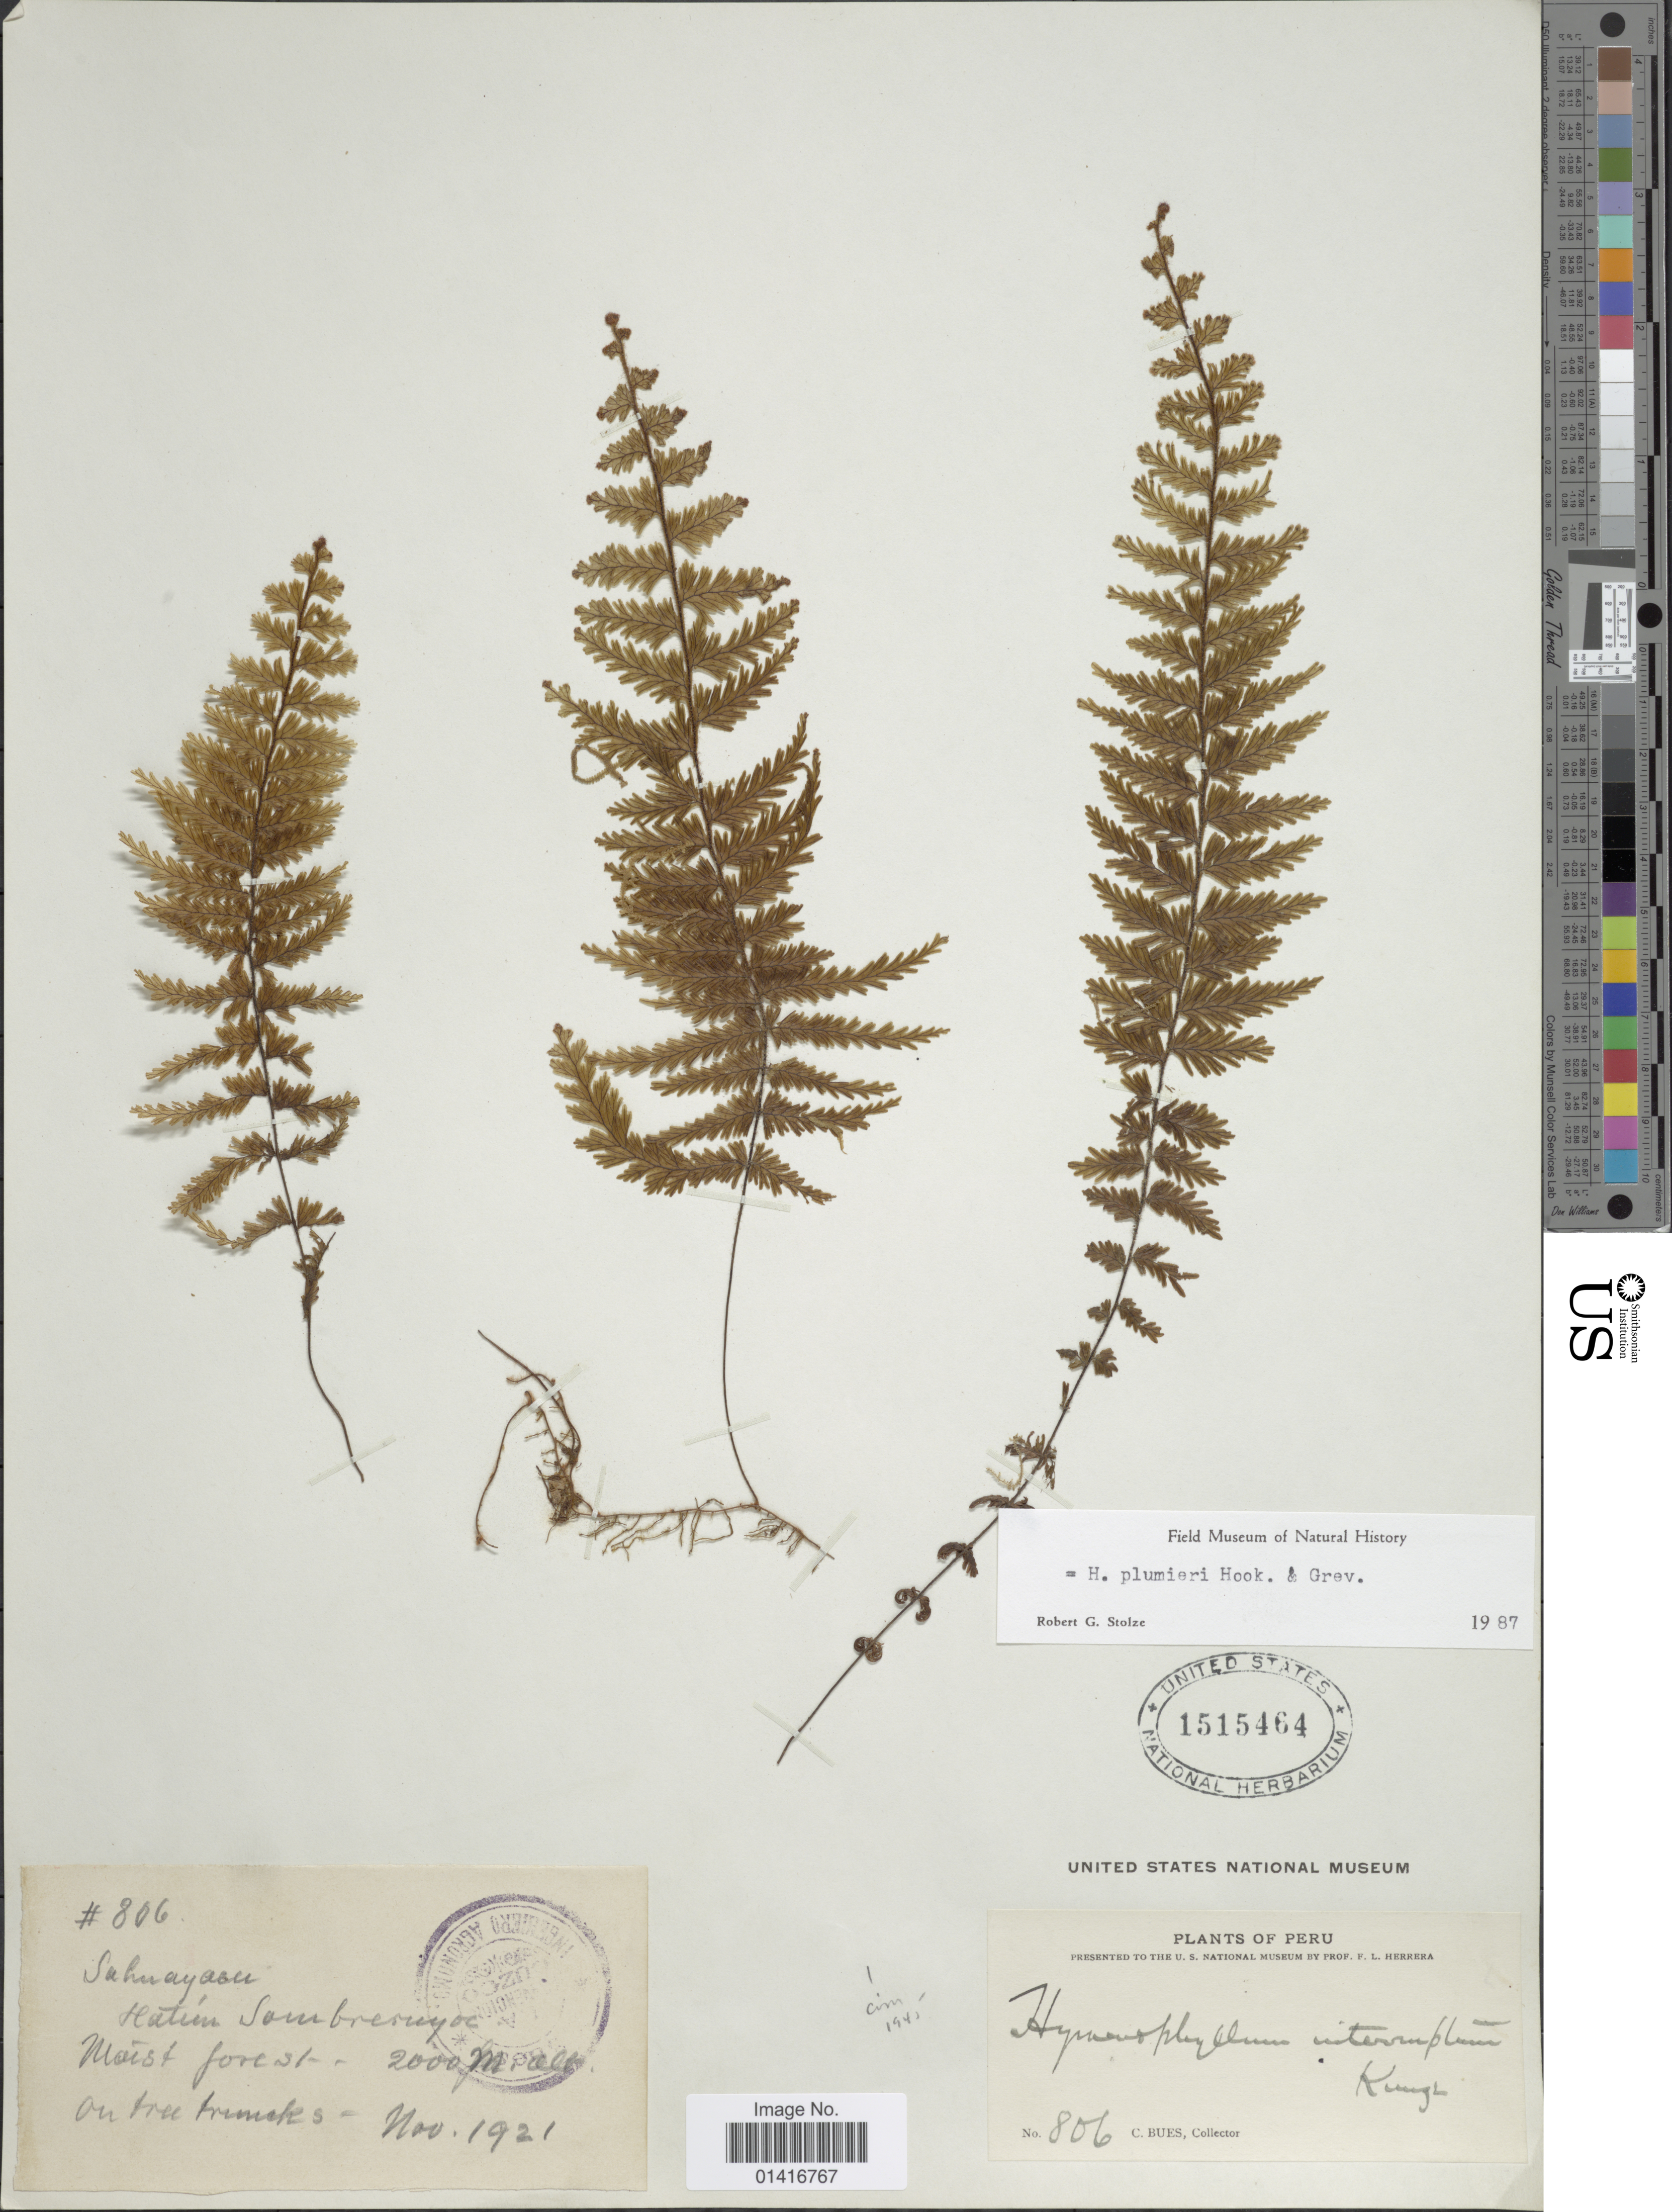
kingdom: Plantae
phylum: Tracheophyta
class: Polypodiopsida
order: Hymenophyllales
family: Hymenophyllaceae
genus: Hymenophyllum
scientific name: Hymenophyllum plumieri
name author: Hook. & Grev.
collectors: C. Bues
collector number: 806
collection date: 1921-11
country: Peru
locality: Sahuayacu. Hatún Sombreruyoc. Moist forest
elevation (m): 2000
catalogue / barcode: US 1515464